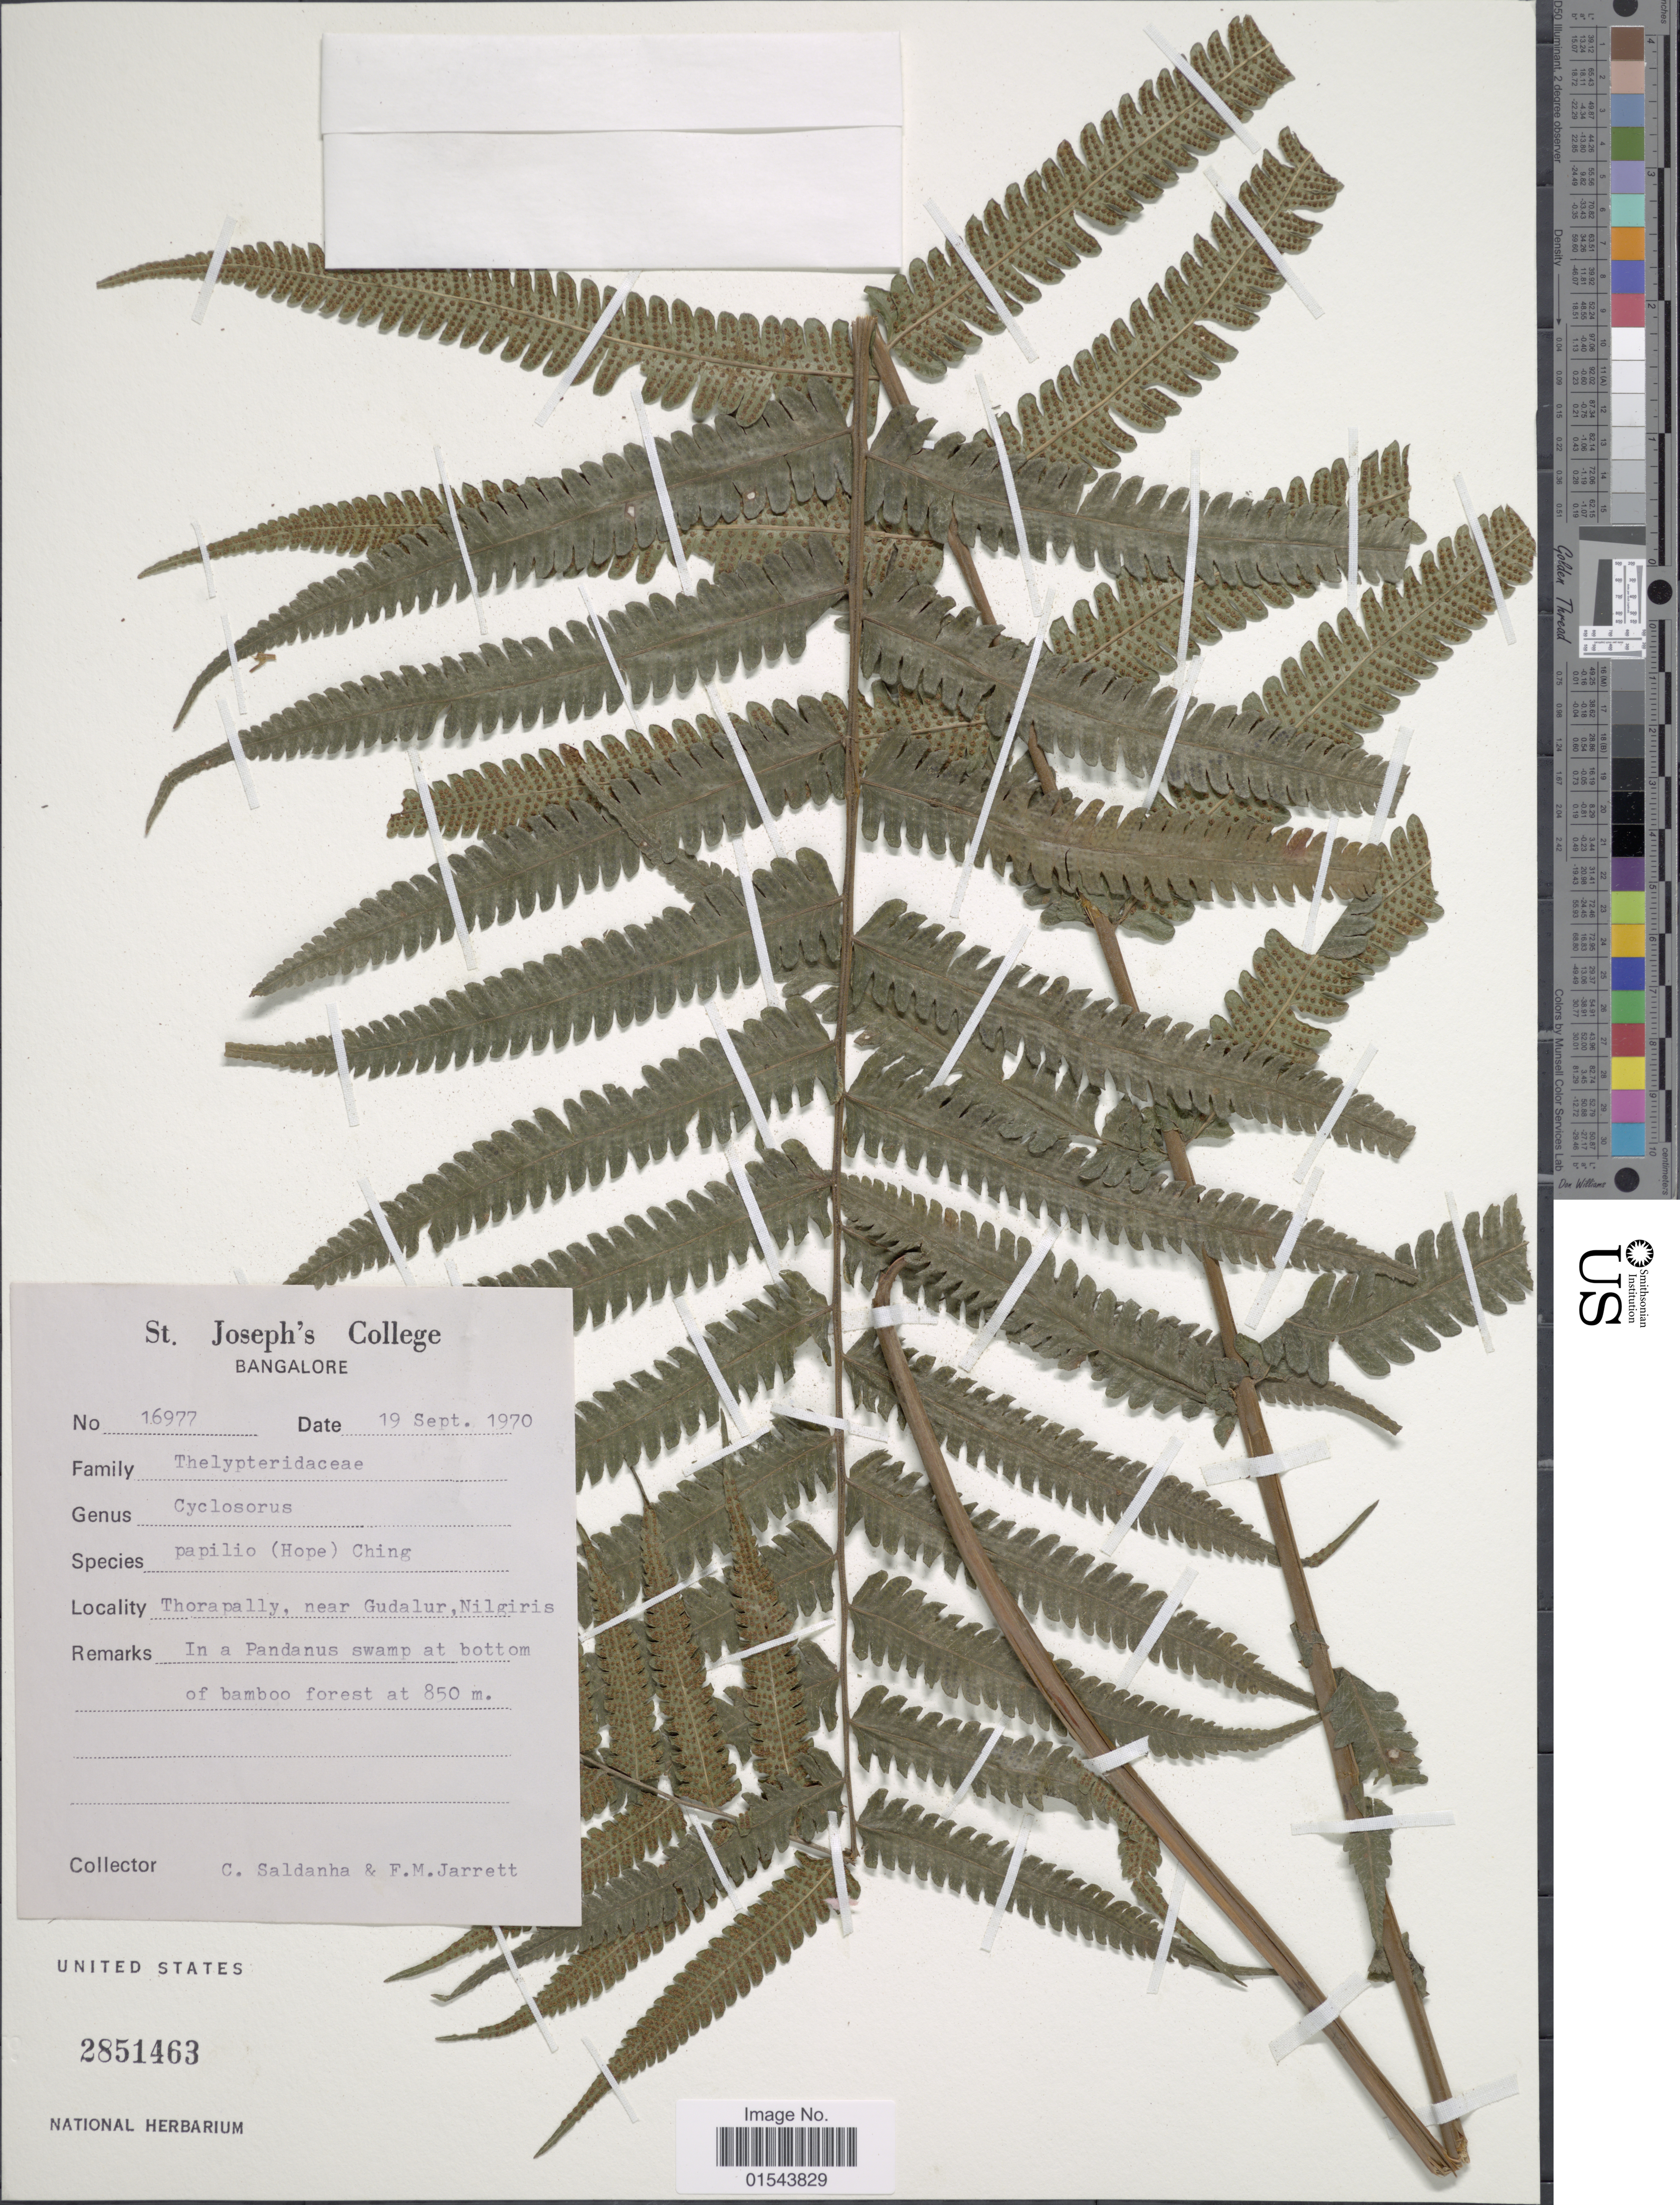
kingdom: Plantae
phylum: Tracheophyta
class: Polypodiopsida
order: Polypodiales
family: Thelypteridaceae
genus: Christella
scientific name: Christella papilio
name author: (C. Hope) Ching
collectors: C. Saldanha & F. M. Jarrett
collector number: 16977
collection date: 1970-09-19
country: India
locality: Bangalore, Thorapally, near Gudalur, Nilgiris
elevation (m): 850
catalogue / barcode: US 2851463